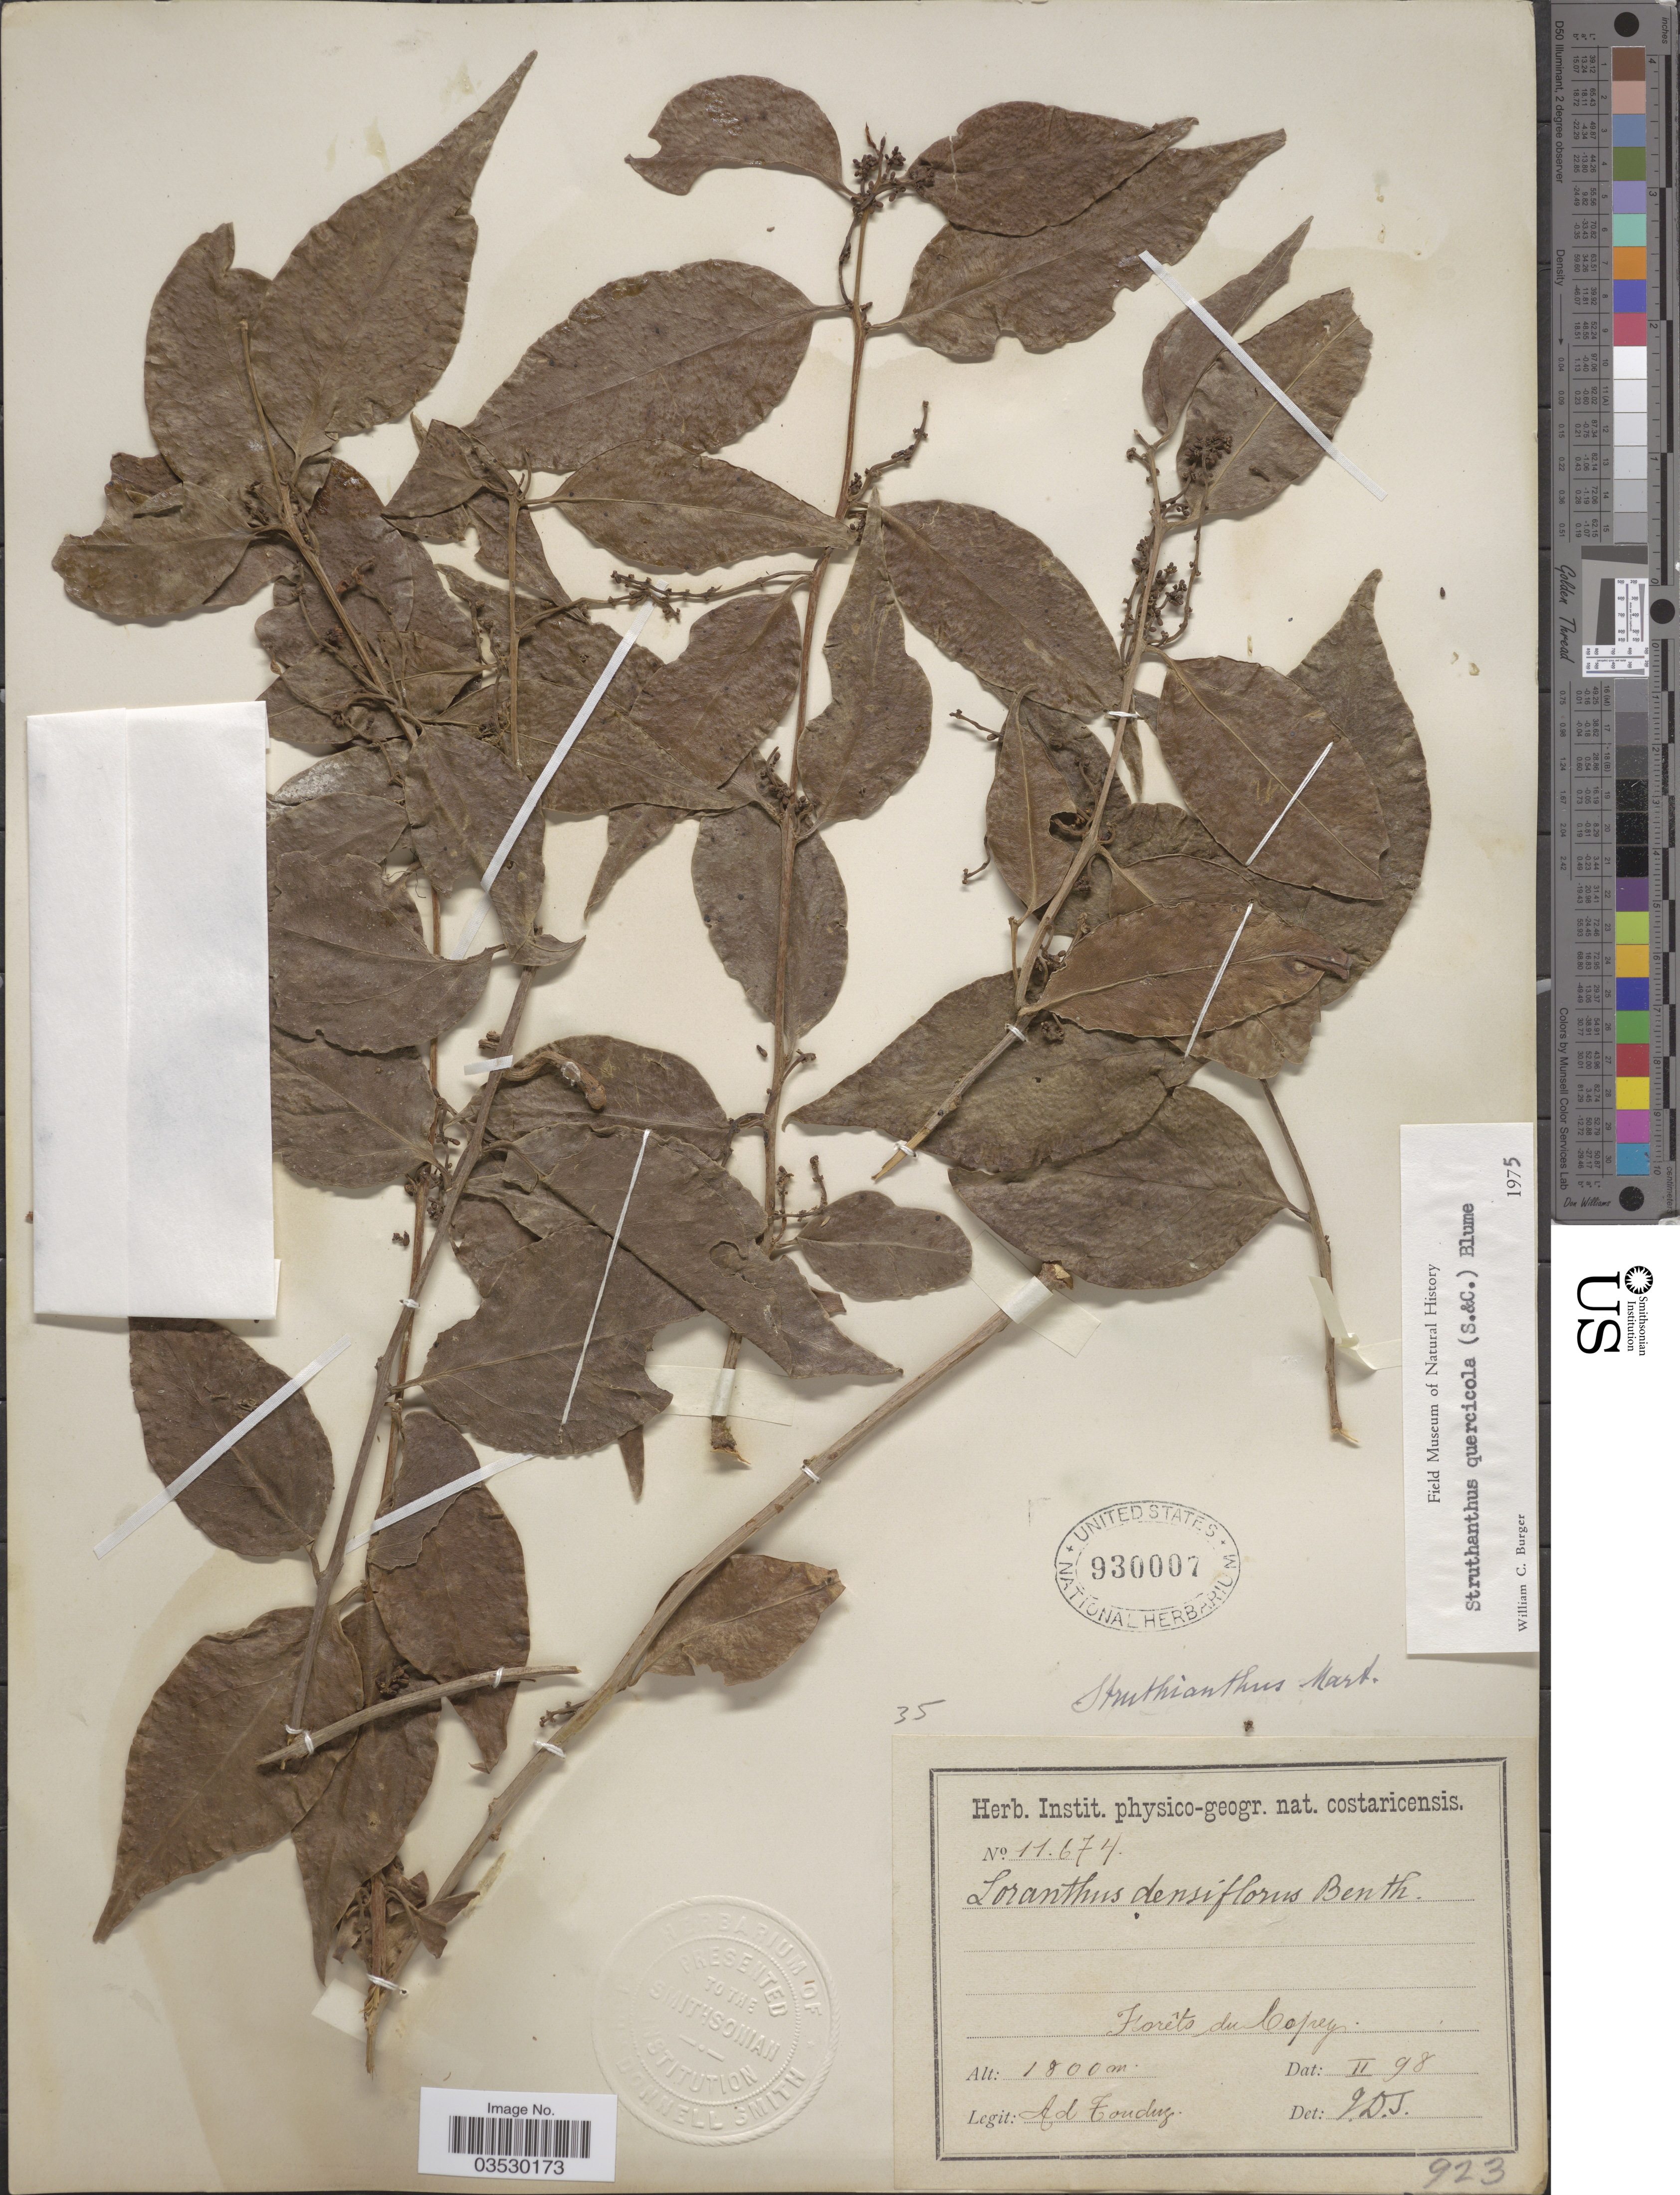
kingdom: Plantae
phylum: Tracheophyta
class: Magnoliopsida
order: Santalales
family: Loranthaceae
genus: Struthanthus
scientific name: Struthanthus quercicola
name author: (Kuijt) Cham. & Schltr.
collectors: A. Tonduz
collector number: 11674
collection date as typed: Transcribed d/m/y: /2/98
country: Costa Rica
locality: Forêts du Copey.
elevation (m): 1800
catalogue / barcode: US 930007